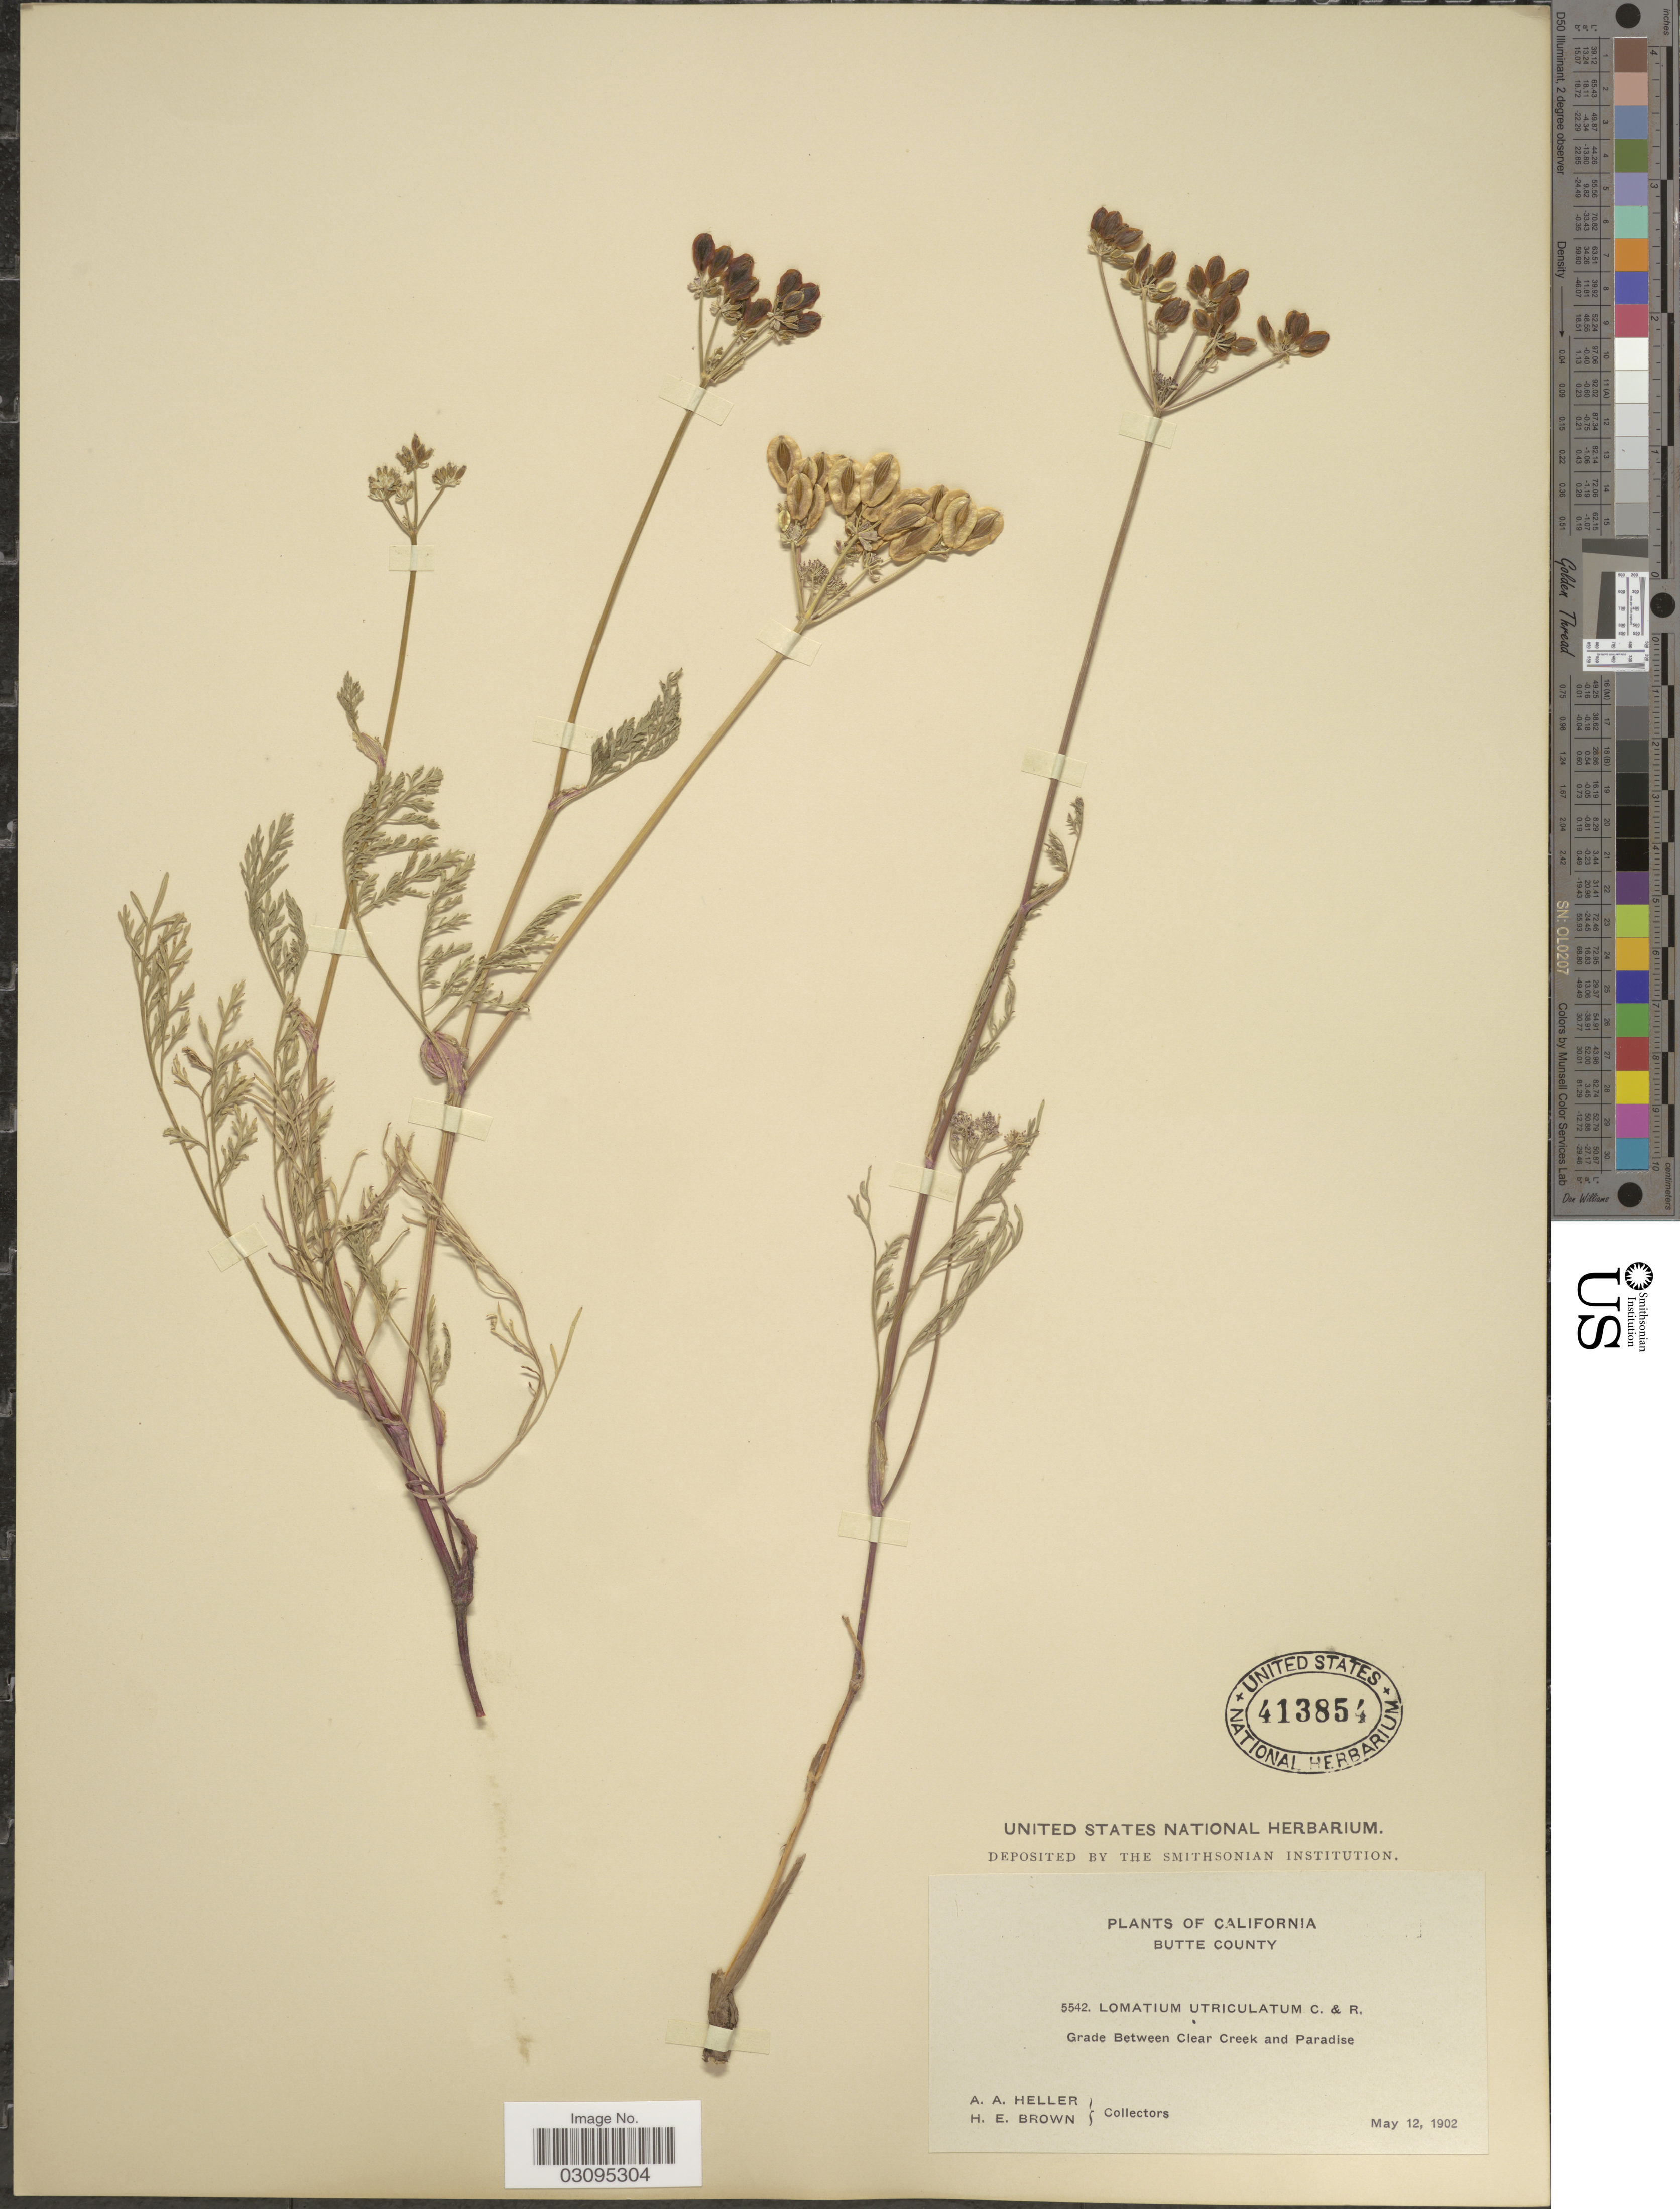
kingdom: Plantae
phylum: Tracheophyta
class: Magnoliopsida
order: Apiales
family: Apiaceae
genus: Lomatium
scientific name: Lomatium utriculatum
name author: (Nutt. ex Torr. & A. Gray) J.M. Coult. & Rose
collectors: A. A. Heller & H. E. Brown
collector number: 5542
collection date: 1902-05-12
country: United States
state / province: California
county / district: Butte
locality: Butte County, Grade Between Clear Creek and Paradise.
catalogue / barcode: US 413854